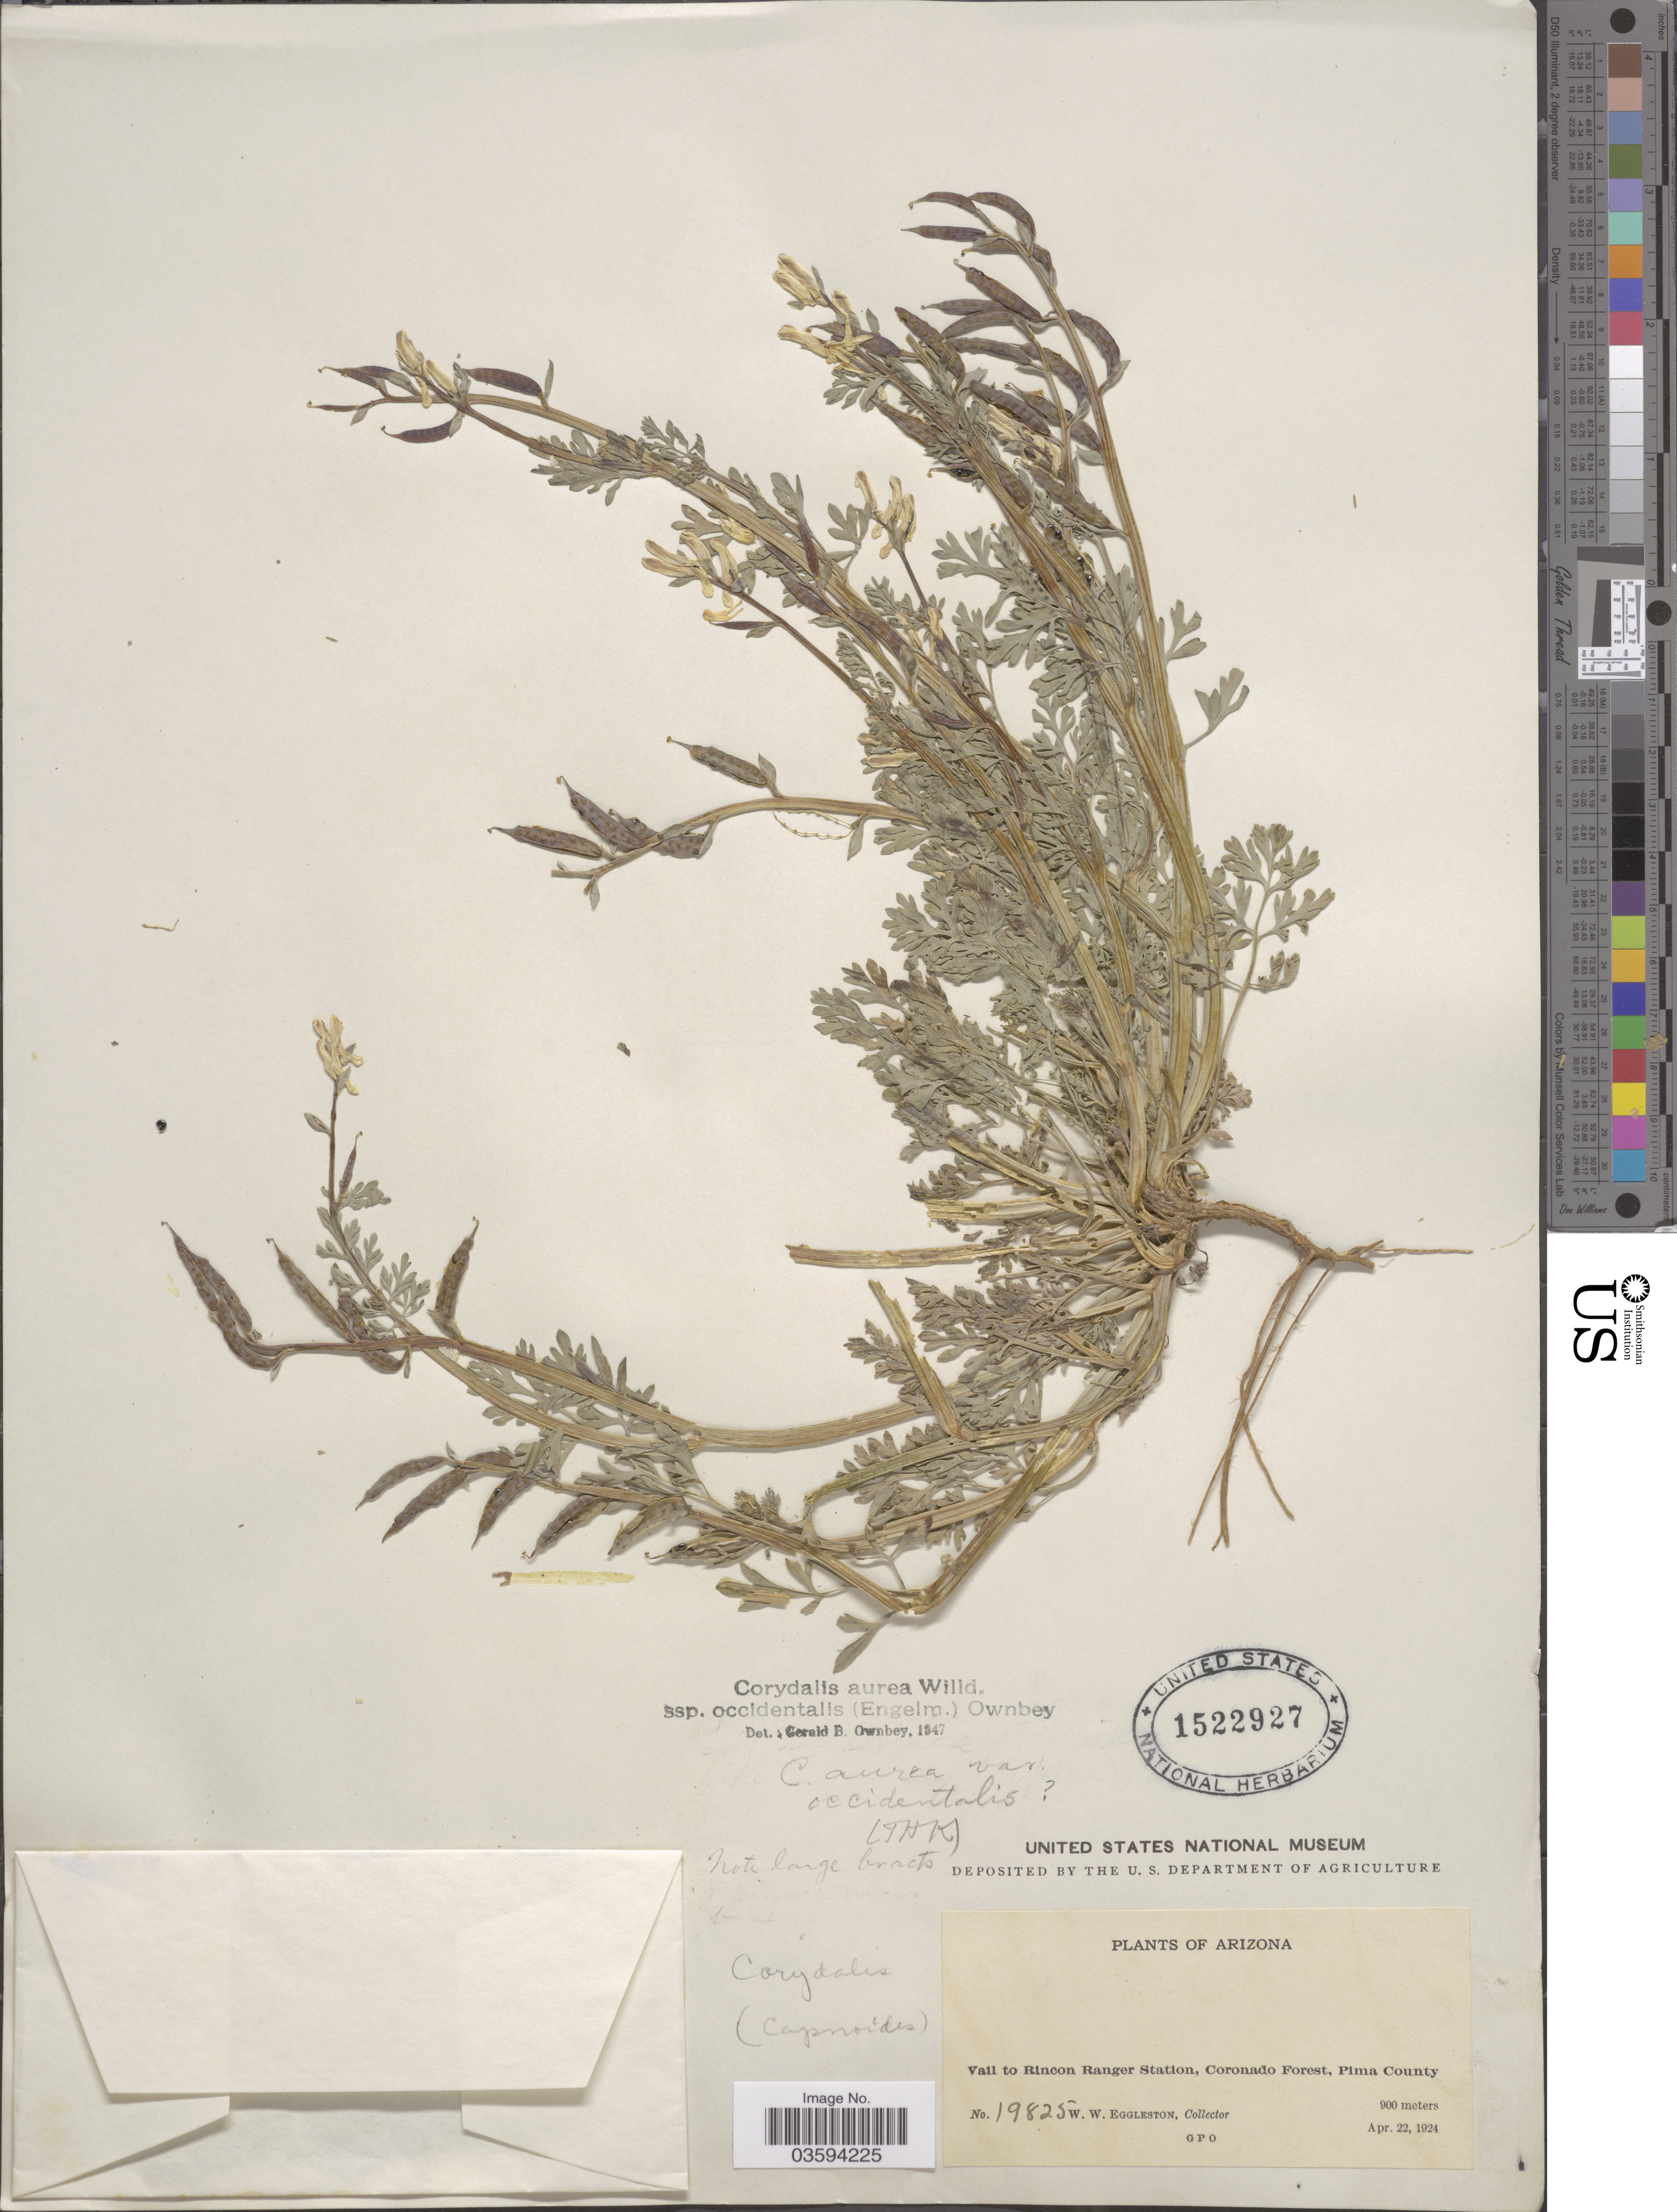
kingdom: Plantae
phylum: Tracheophyta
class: Magnoliopsida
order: Ranunculales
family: Papaveraceae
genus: Corydalis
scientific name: Corydalis aurea subsp. occidentalis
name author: Willd.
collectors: W. W. Eggleston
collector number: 19825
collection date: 1924-04-22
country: United States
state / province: Arizona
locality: Vail to Rincon Ranger Station, Coronado Forest, Pima County.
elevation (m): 900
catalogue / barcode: US 1522927